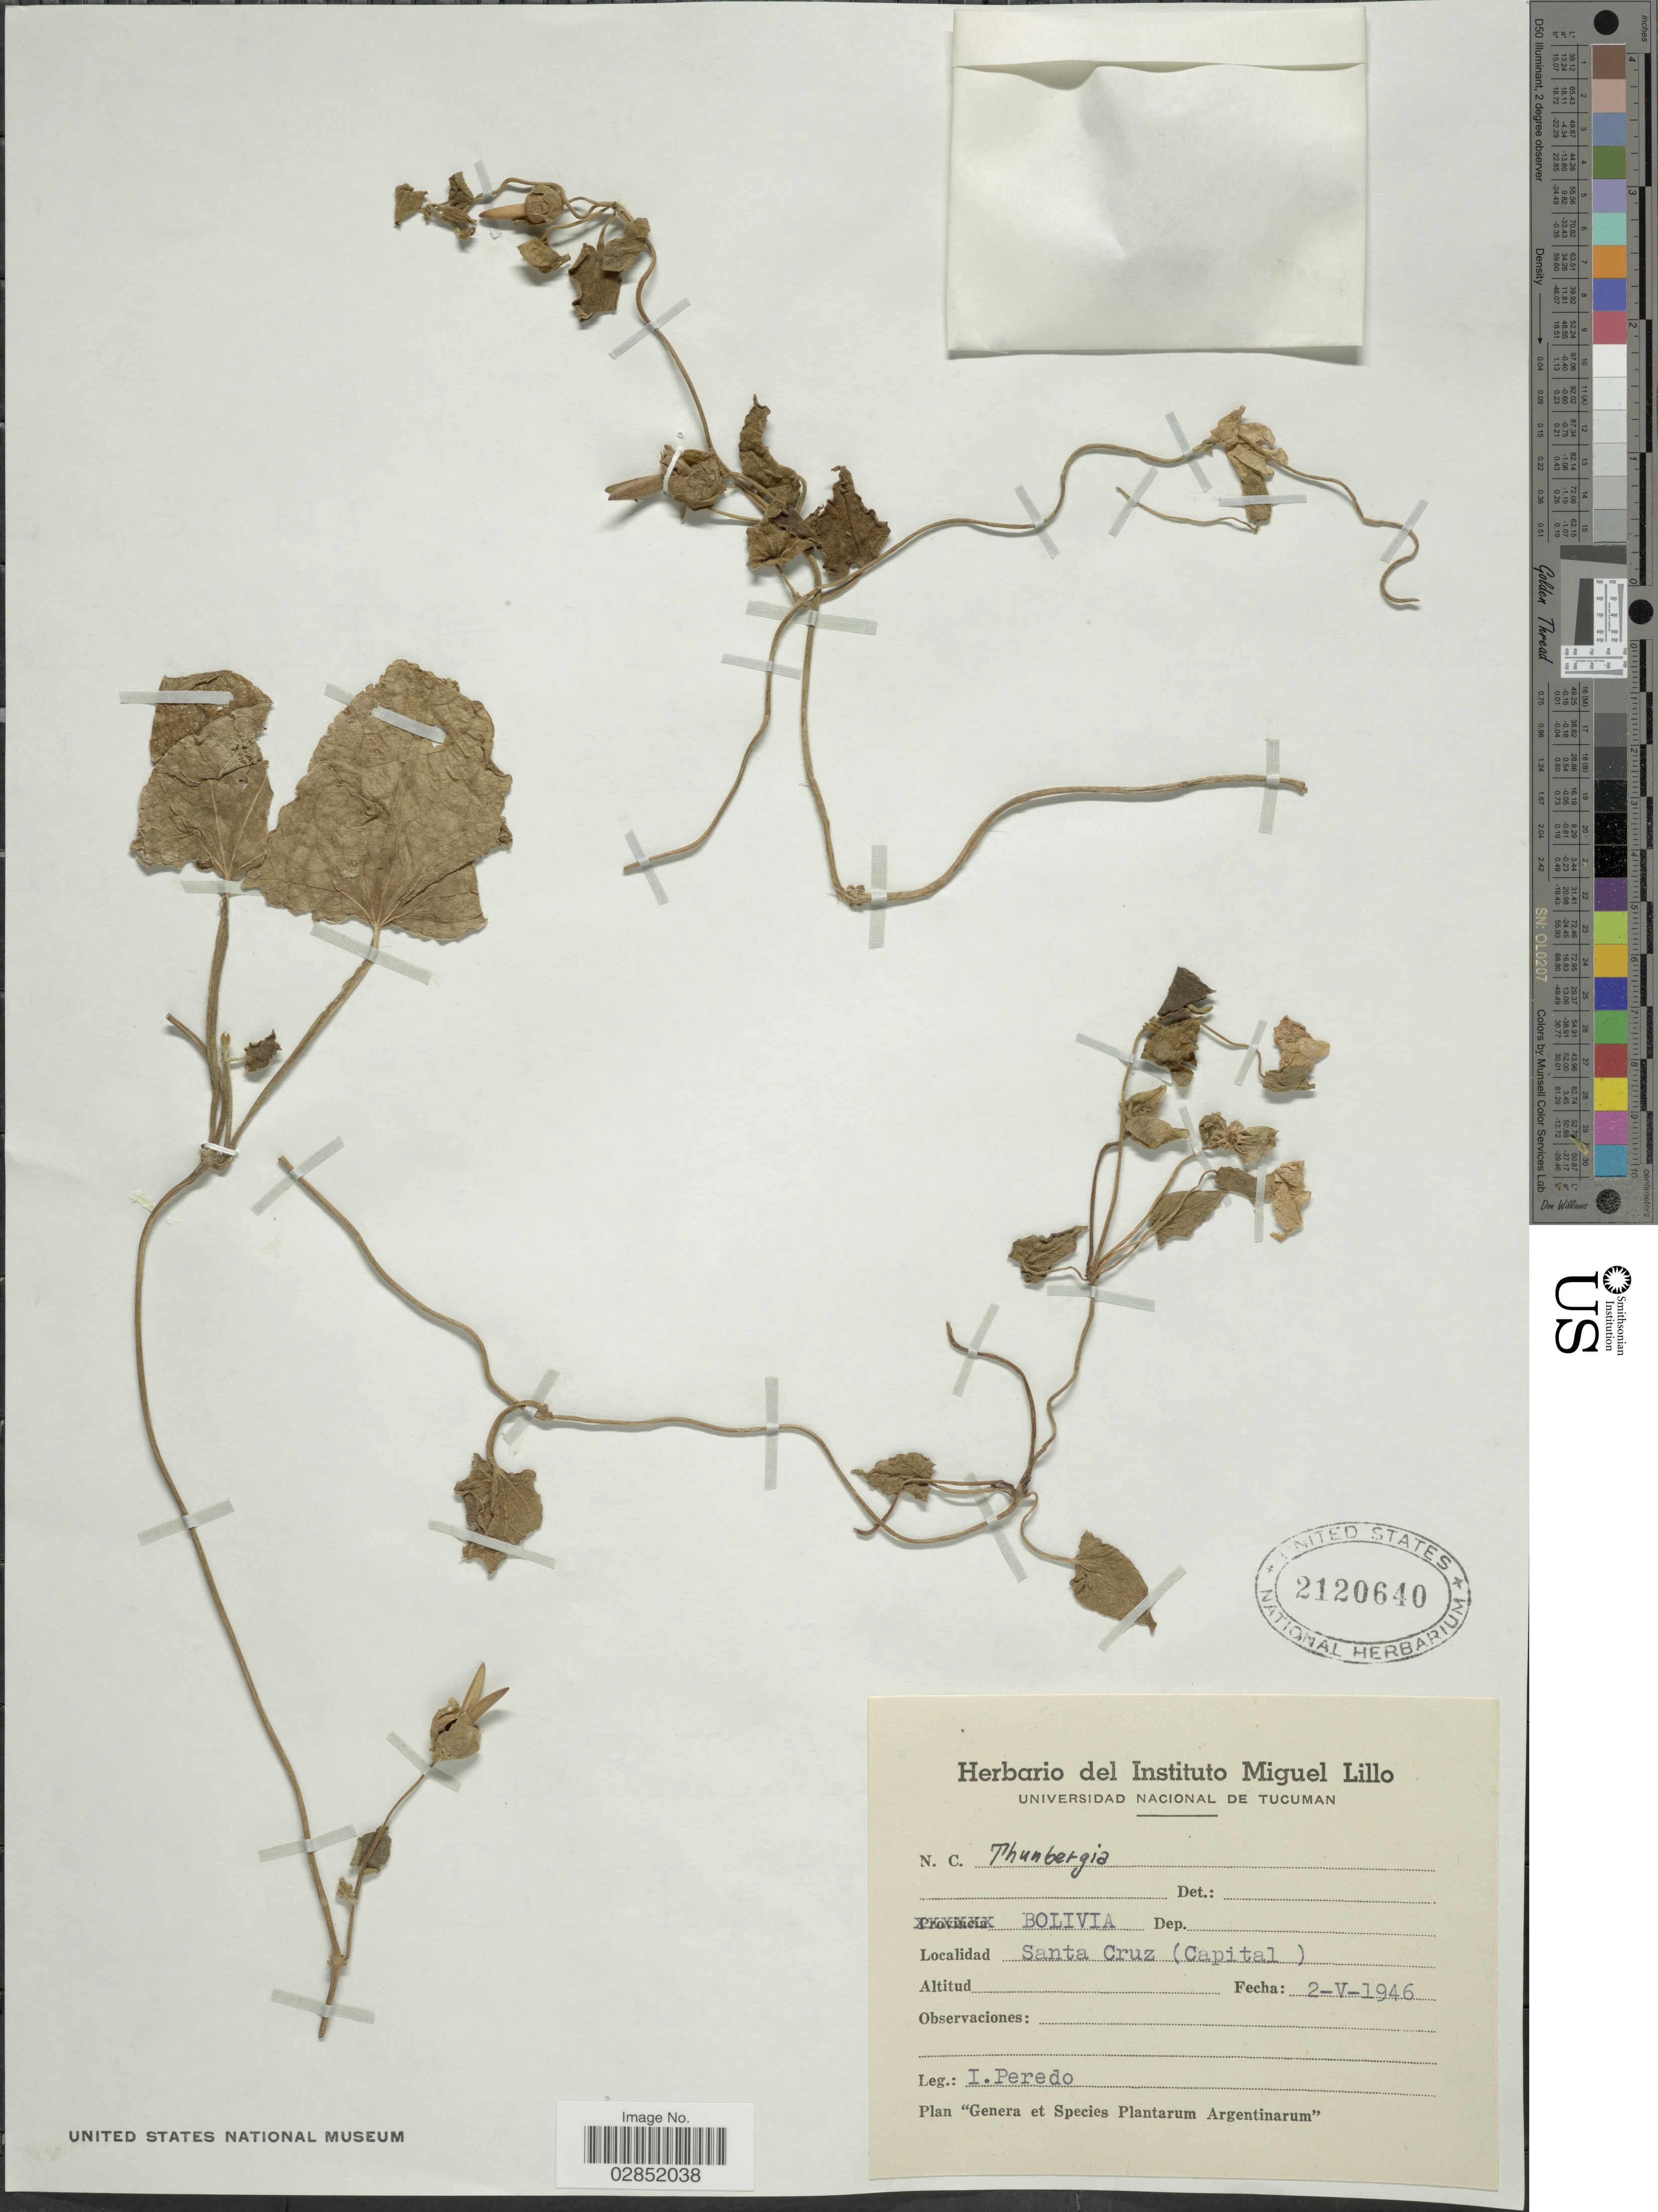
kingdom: Plantae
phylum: Tracheophyta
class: Magnoliopsida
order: Lamiales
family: Acanthaceae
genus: Thunbergia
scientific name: Thunbergia alata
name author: Bojer ex Sims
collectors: I. Peredo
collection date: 1946-05-02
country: Bolivia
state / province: Santa Cruz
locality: (Capital).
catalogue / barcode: US 2120640